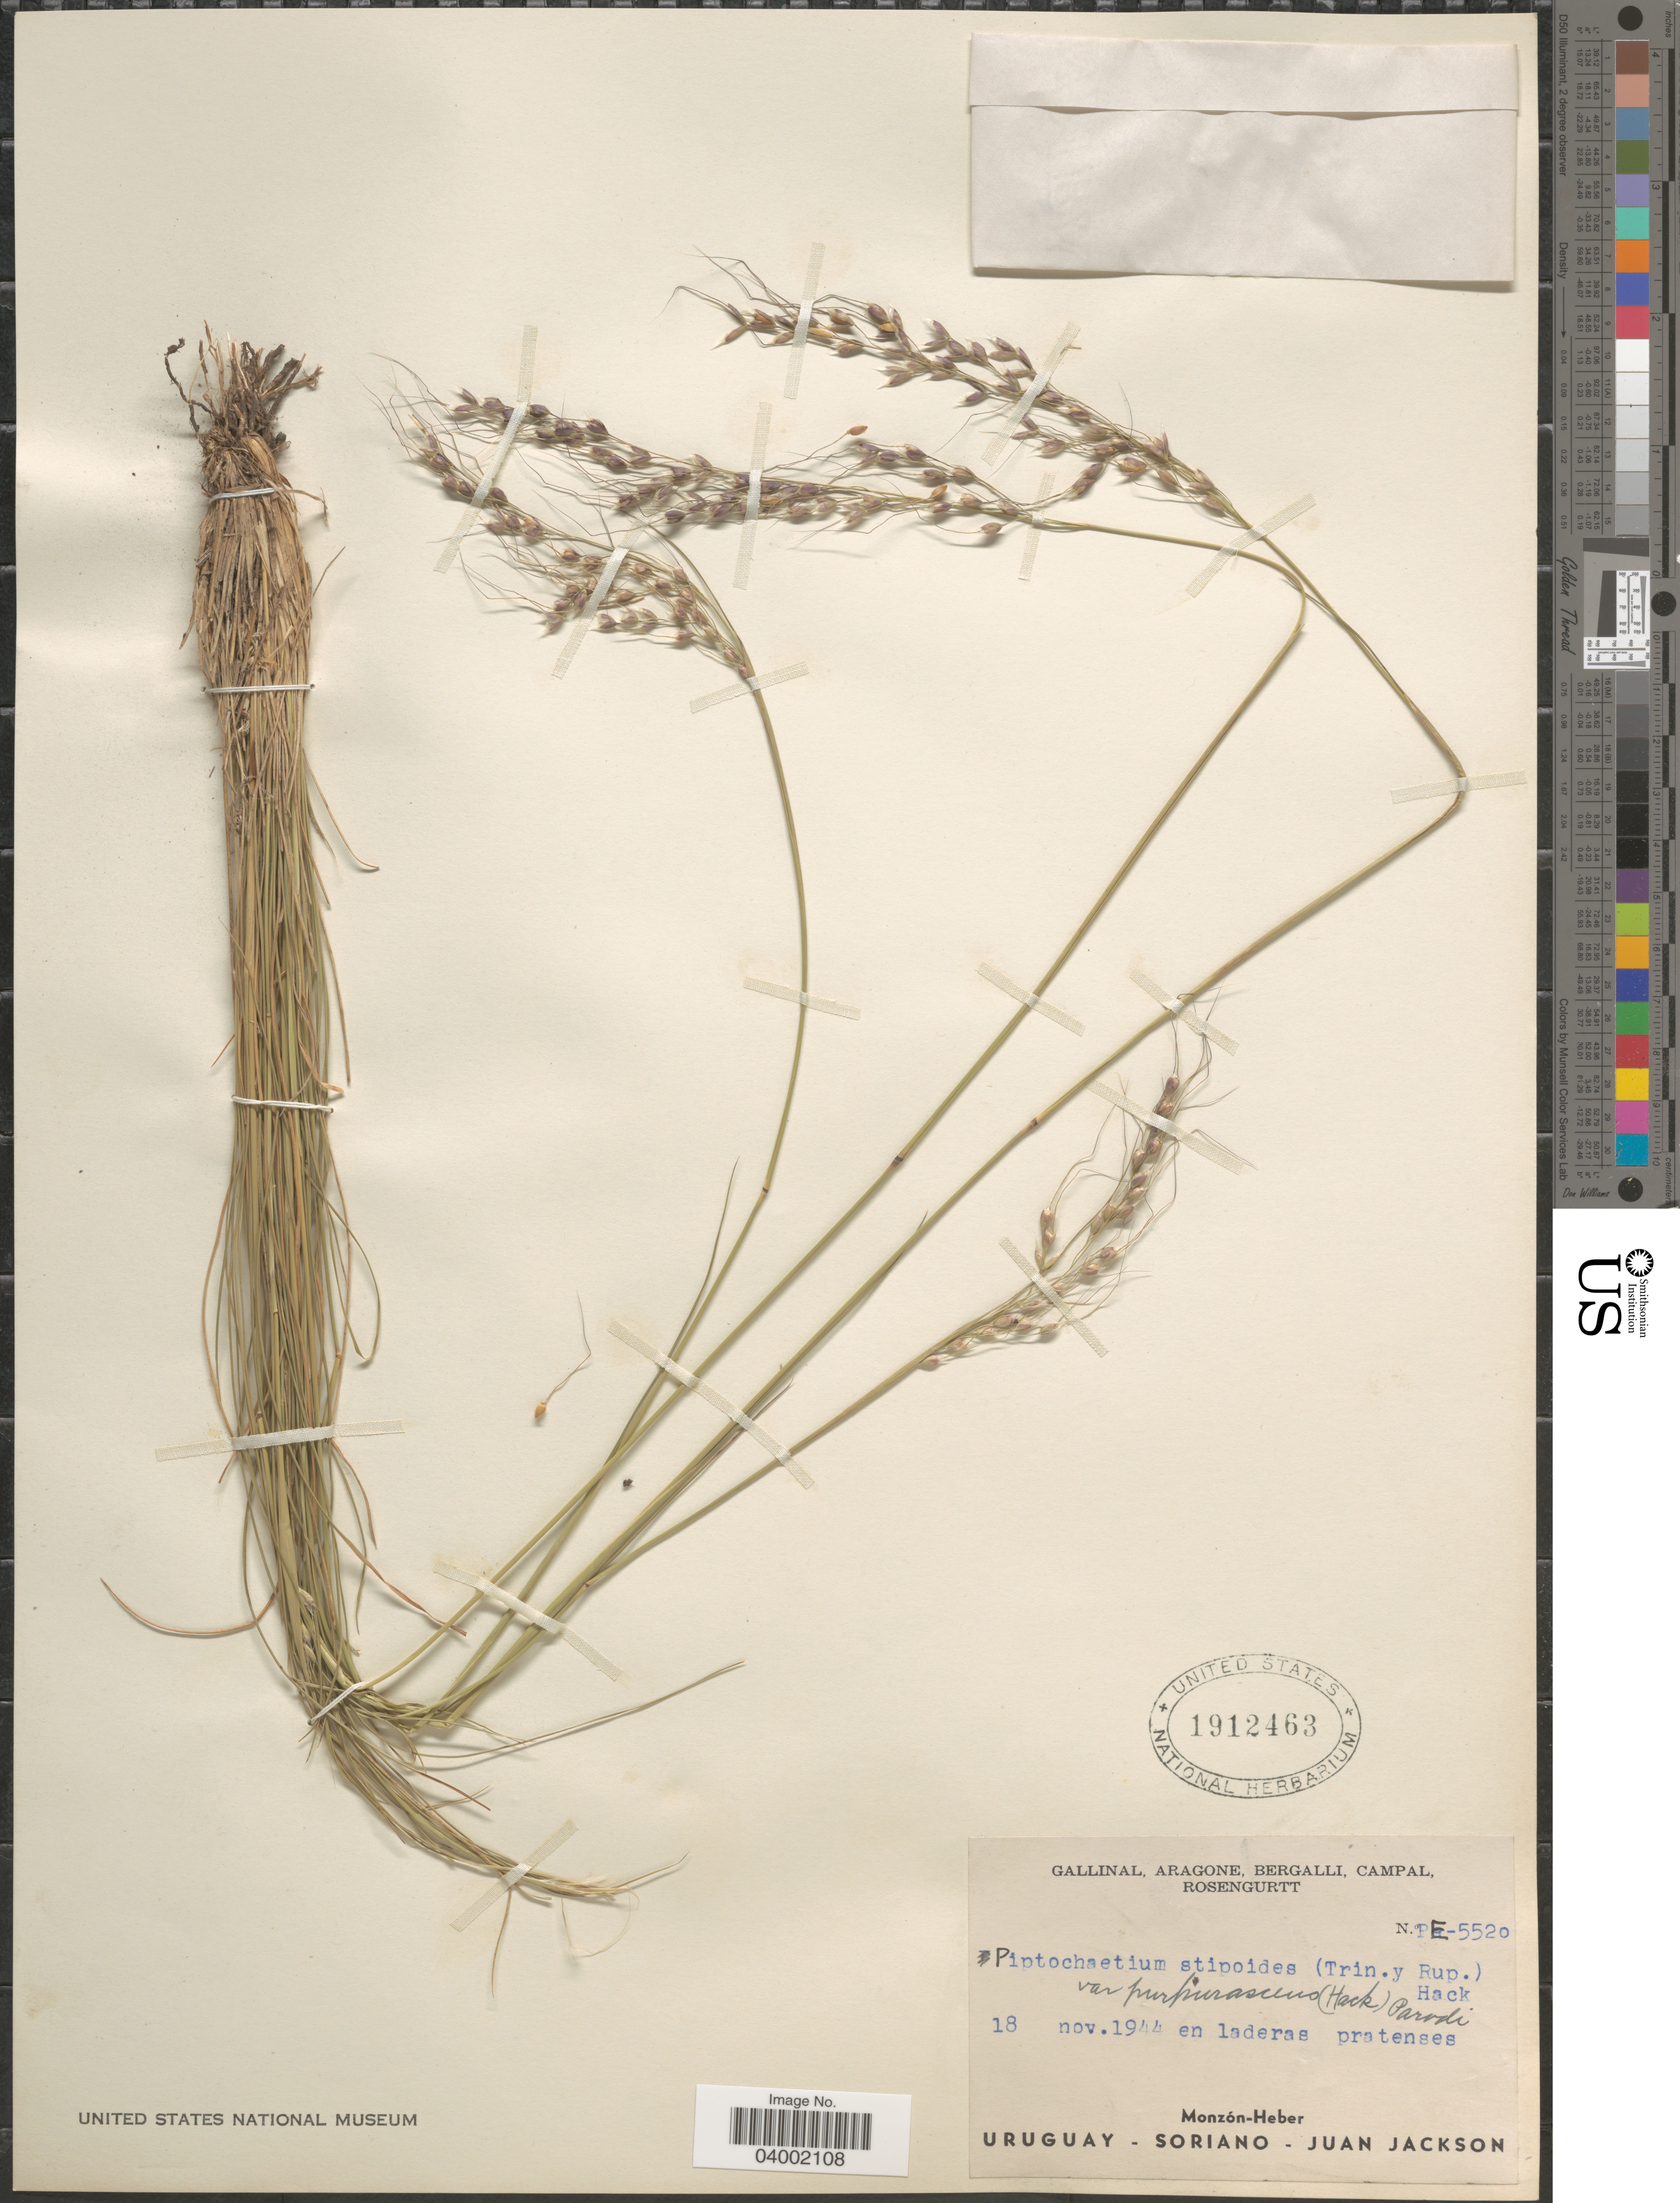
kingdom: Plantae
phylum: Tracheophyta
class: Liliopsida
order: Poales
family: Poaceae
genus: Piptochaetium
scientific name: Piptochaetium stipoides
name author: (Trin. & Rupr.) Hack. & Arechav.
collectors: -. Gallinal, -- Aragone, -- Bergalli, -- Campal & Rosengurtt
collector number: PE-5520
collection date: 1944-11-18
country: Uruguay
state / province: Soriano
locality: Monzón-Heber. Juan Jackson.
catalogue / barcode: US 1912463